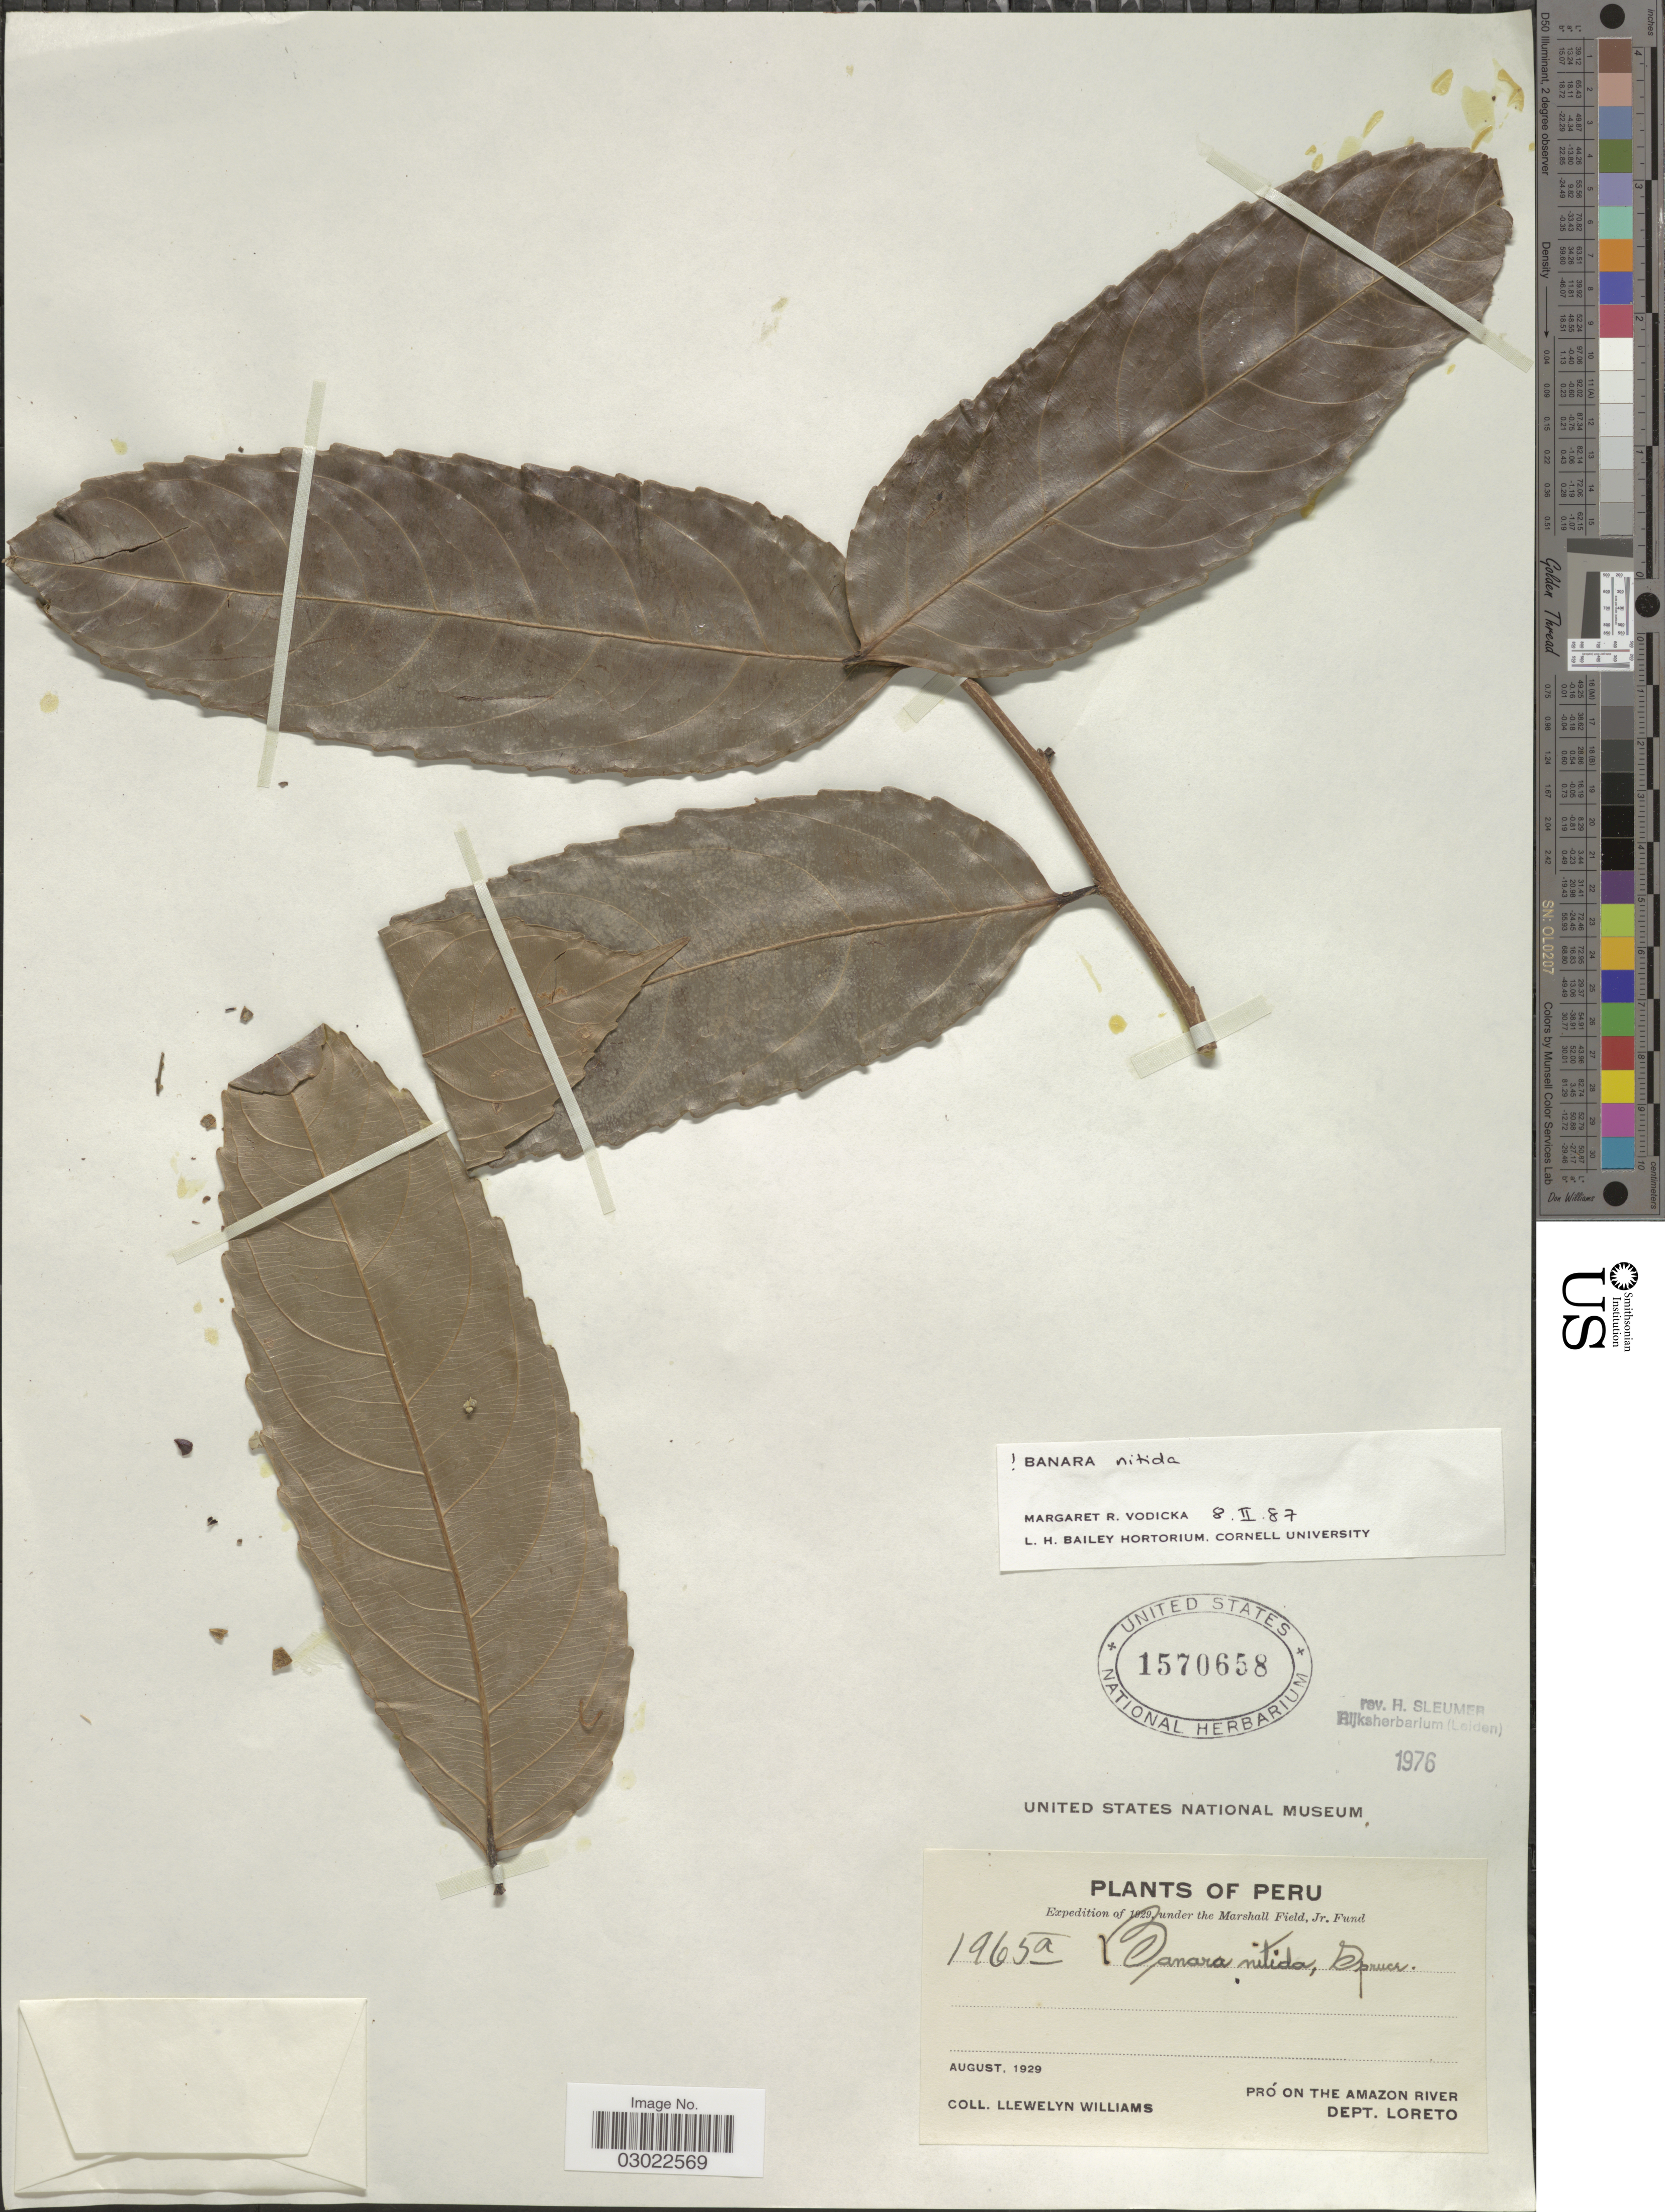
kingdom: Plantae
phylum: Tracheophyta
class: Magnoliopsida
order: Malpighiales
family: Salicaceae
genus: Banara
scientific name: Banara nitida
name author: Spruce ex Benth.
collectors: Ll. Williams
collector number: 1965a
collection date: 1929-08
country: Peru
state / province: Loreto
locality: Pró on The Amazon River Dept. Loreto.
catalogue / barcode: US 1570658